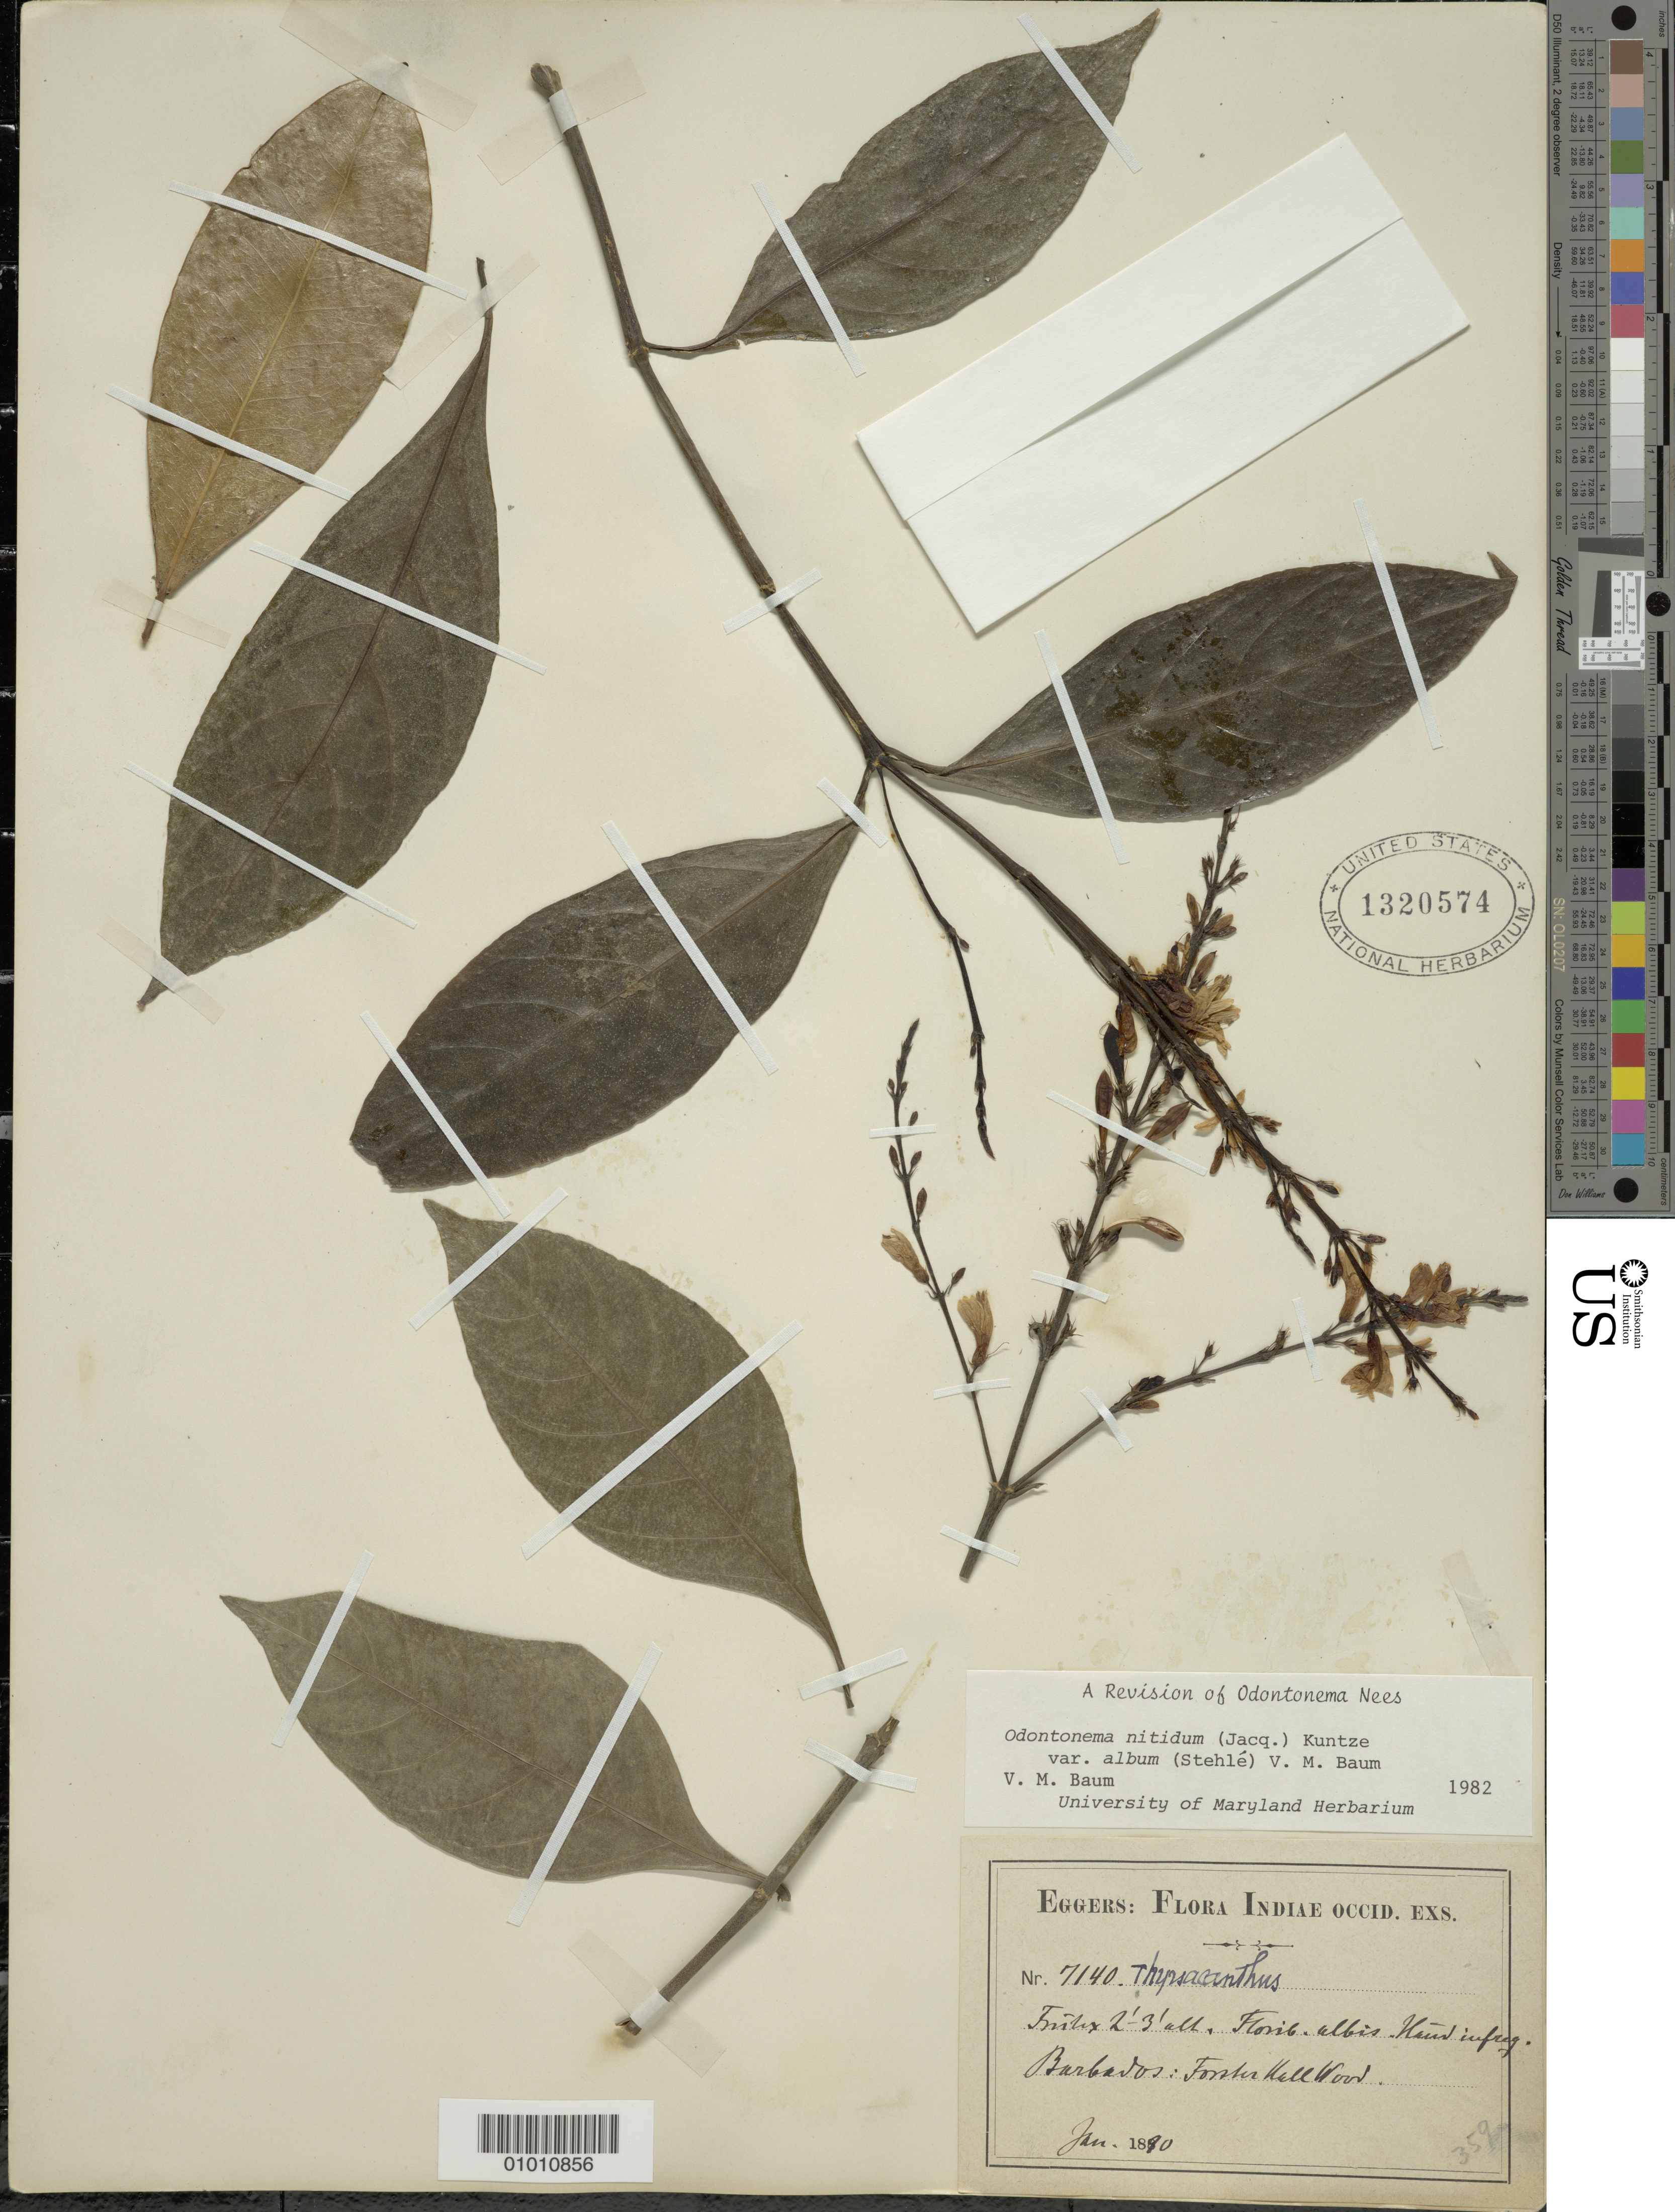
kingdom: Plantae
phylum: Tracheophyta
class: Magnoliopsida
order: Lamiales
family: Acanthaceae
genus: Odontonema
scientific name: Odontonema nitidum var. album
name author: (Stehlé) V.M. Baum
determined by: Baum, V. M.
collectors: H. F. A. von Eggers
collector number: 7140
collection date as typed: Jan 1890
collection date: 1890-01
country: Barbados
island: Barbados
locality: Forster Hall Wood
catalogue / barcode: US 1320574